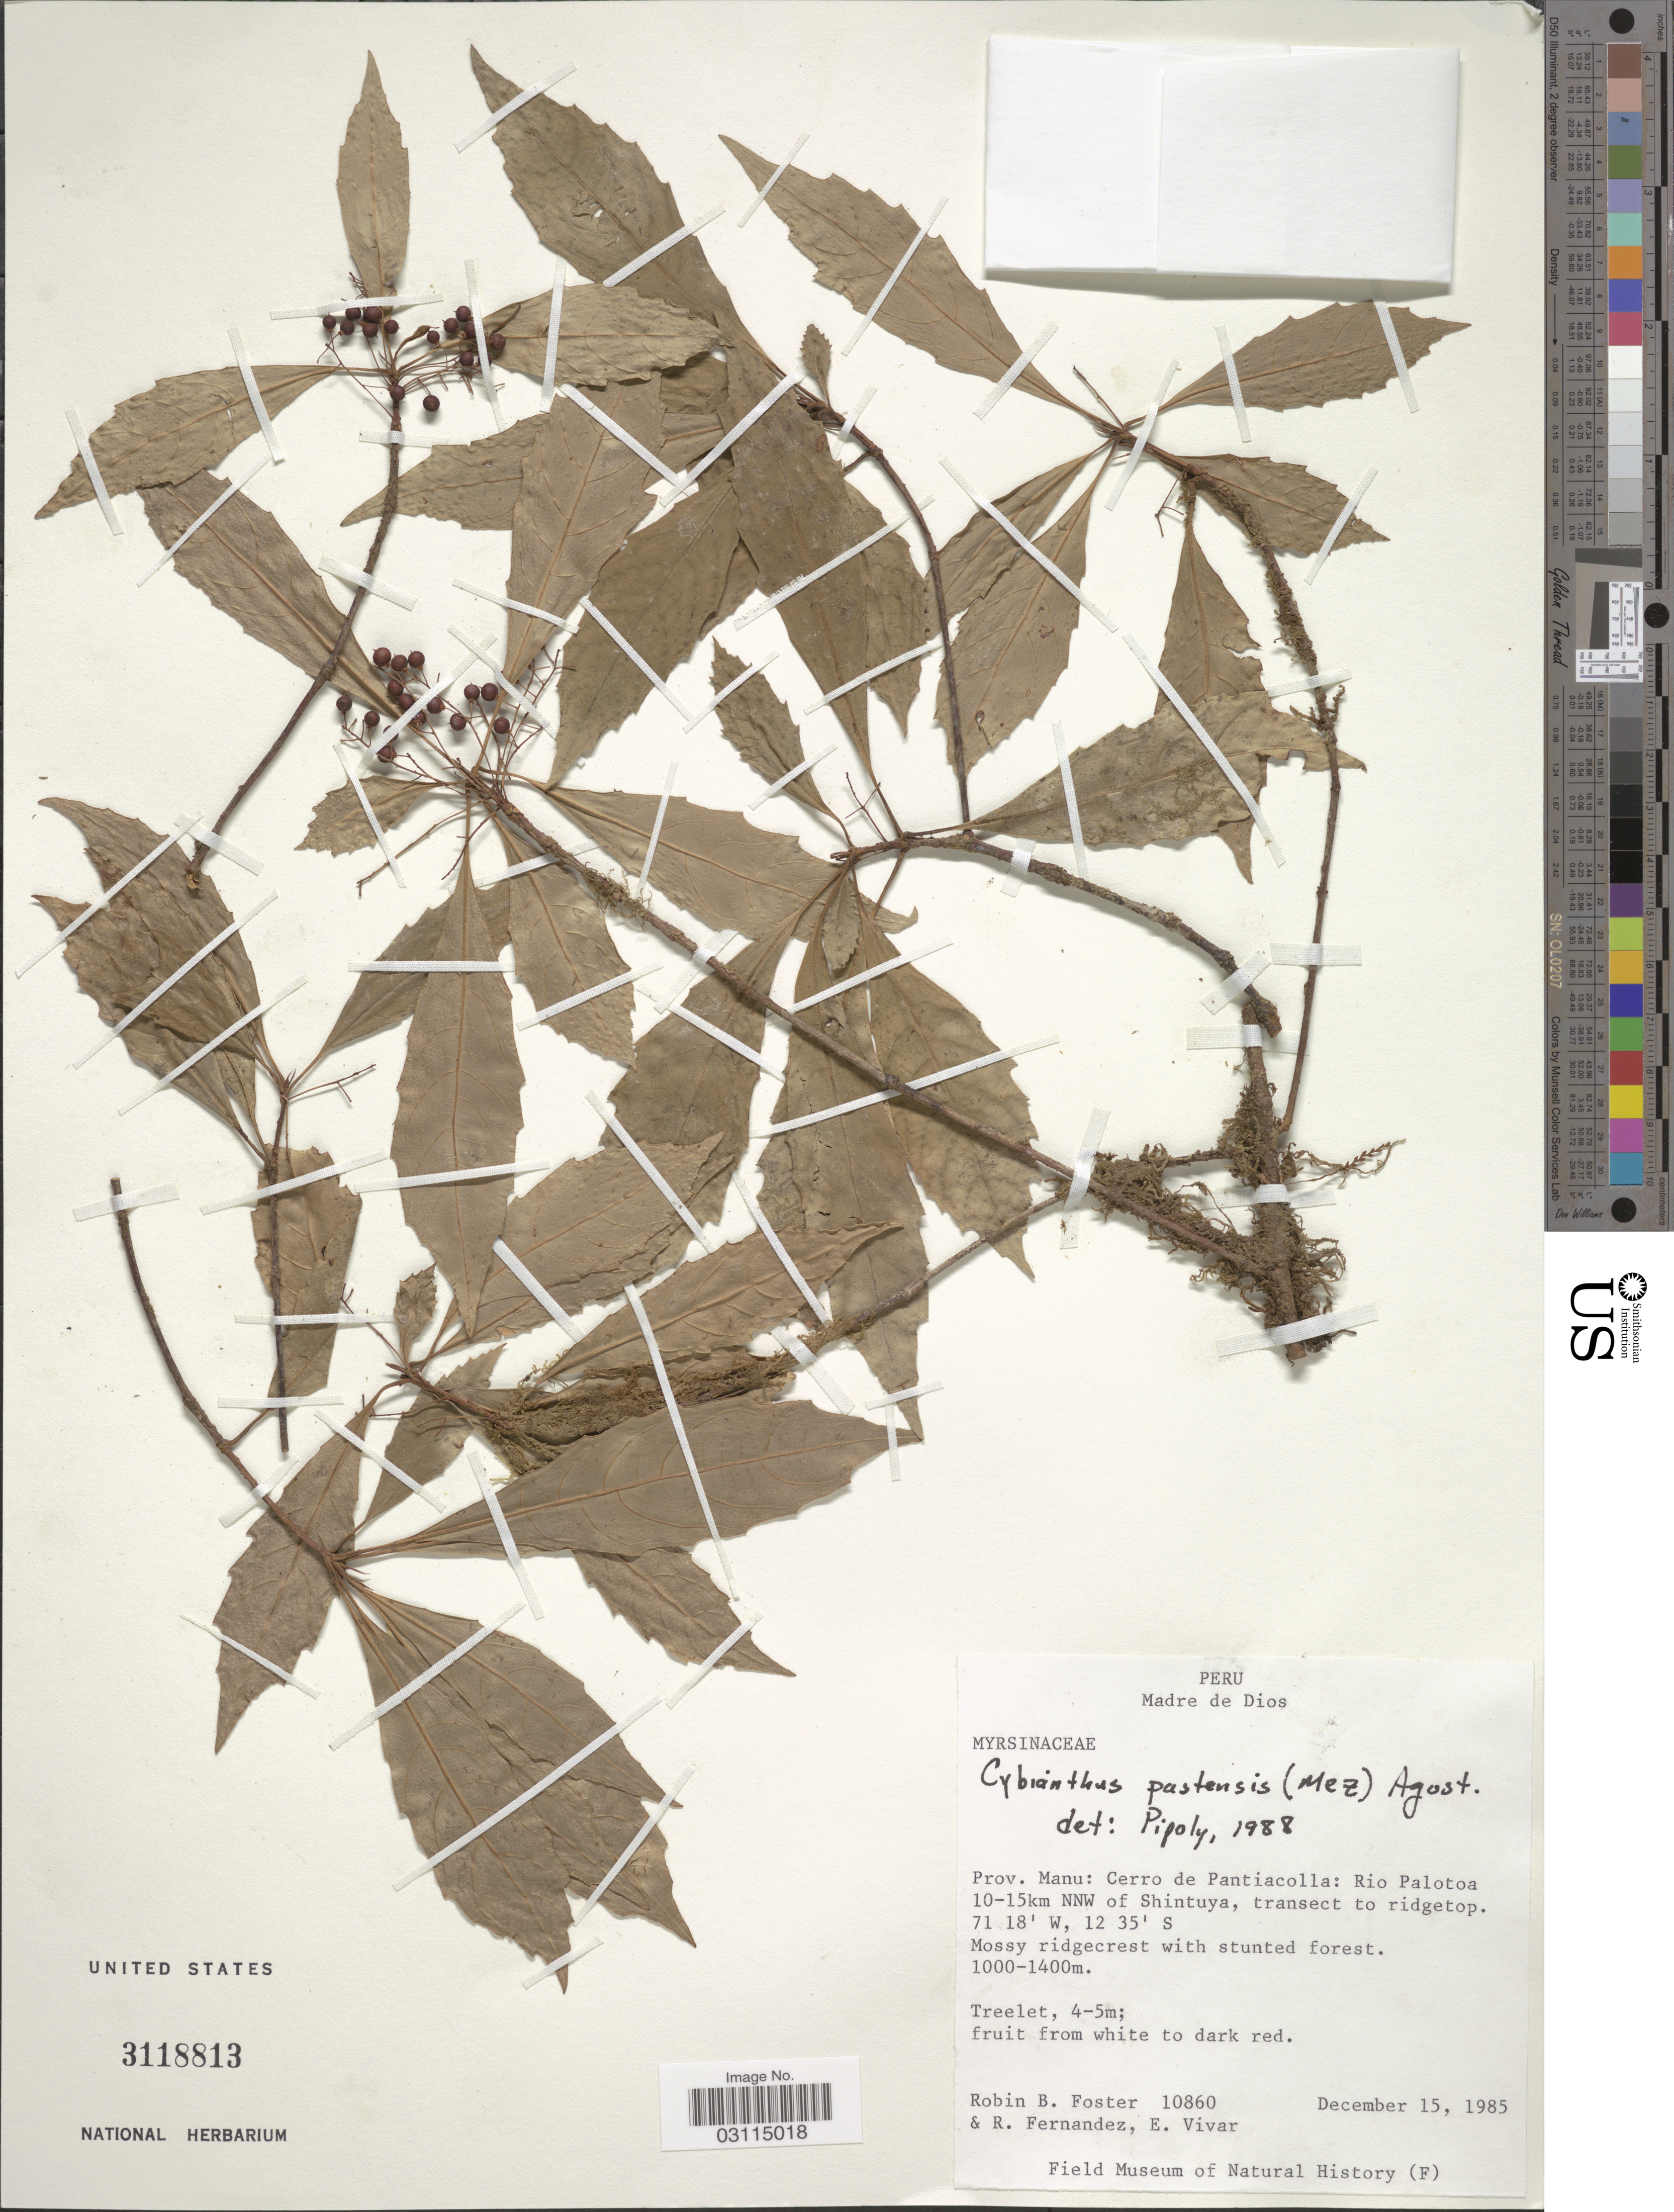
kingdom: Plantae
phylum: Tracheophyta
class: Magnoliopsida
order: Ericales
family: Primulaceae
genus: Cybianthus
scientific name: Cybianthus pastensis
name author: (Mez) G. Agostini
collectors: R. B. Foster, R. Fernandez & E. Vivar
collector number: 10860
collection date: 1985-12-15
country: Peru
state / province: Madre de Dios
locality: Prov. Manu: Cerro de Pantiacolla: Rio Palotoa, 10-15km NNW of Shintuya, transect to ridgetop.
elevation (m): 1000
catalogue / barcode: US 3118813